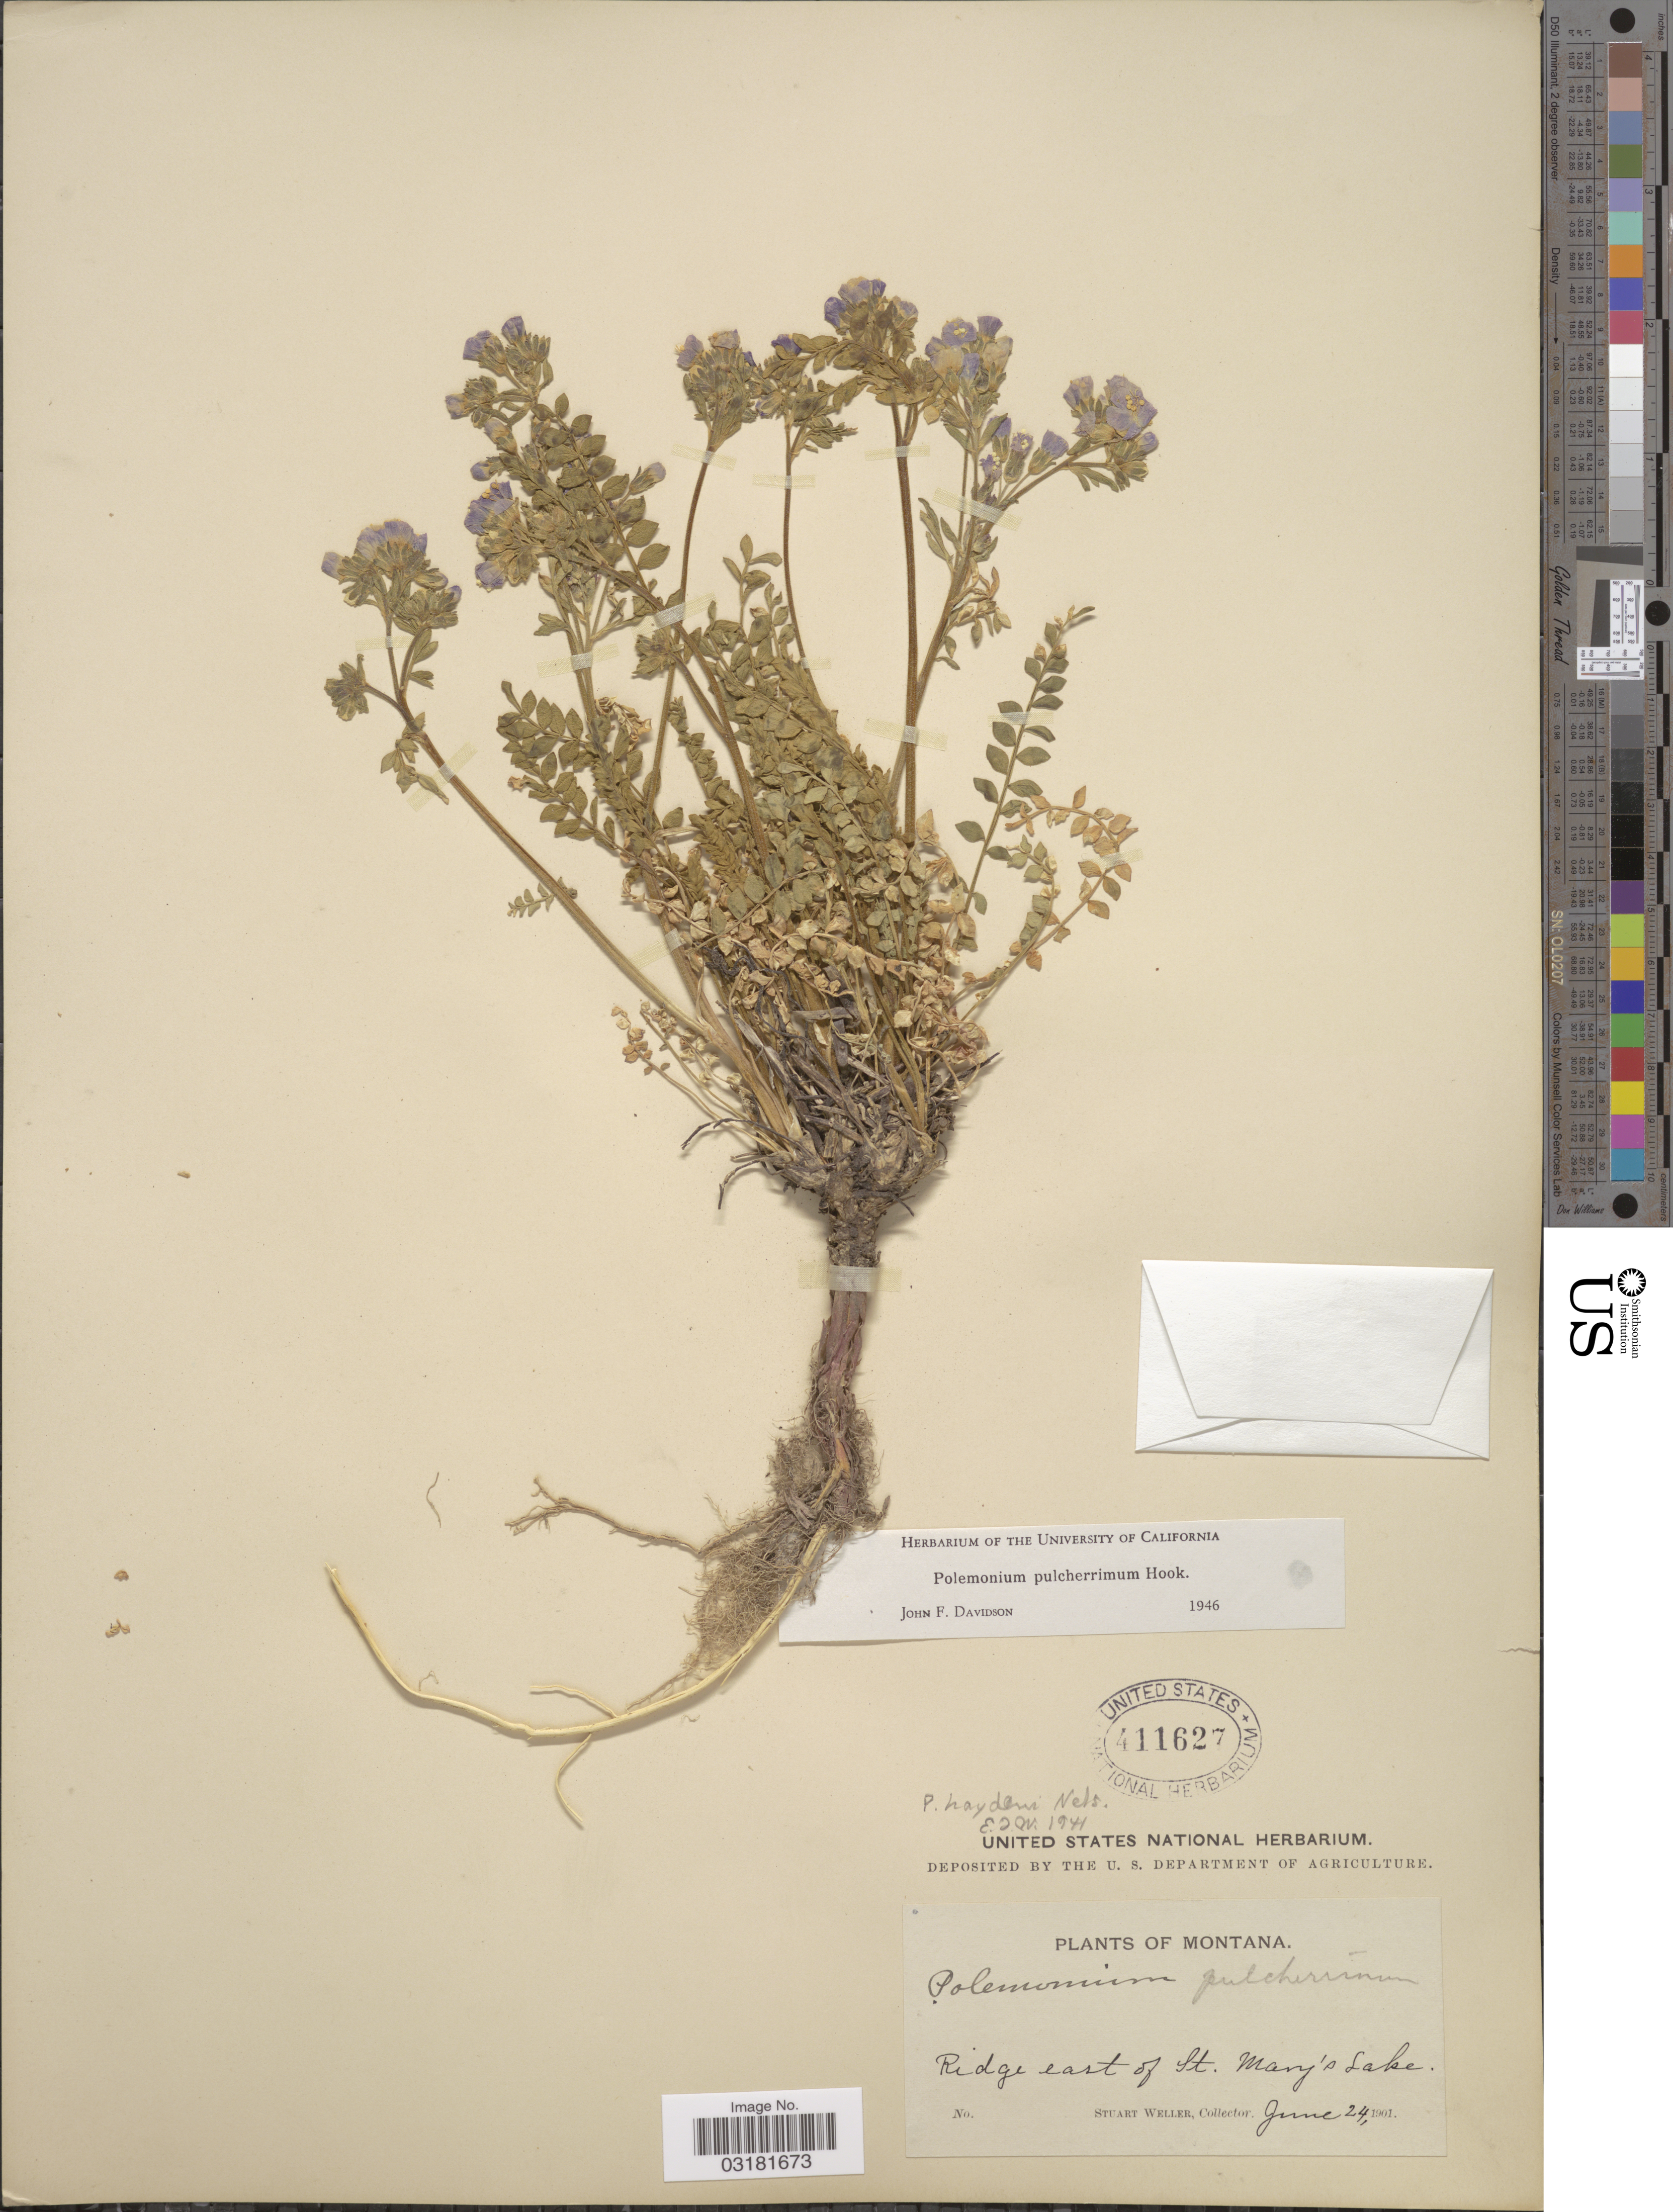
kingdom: Plantae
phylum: Tracheophyta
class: Magnoliopsida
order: Ericales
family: Polemoniaceae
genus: Polemonium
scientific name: Polemonium pulcherrimum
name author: Hook.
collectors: S. Weller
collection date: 1901-06-24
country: United States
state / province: Montana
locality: Ridge east of St. Mary's Lake.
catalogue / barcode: US 411627